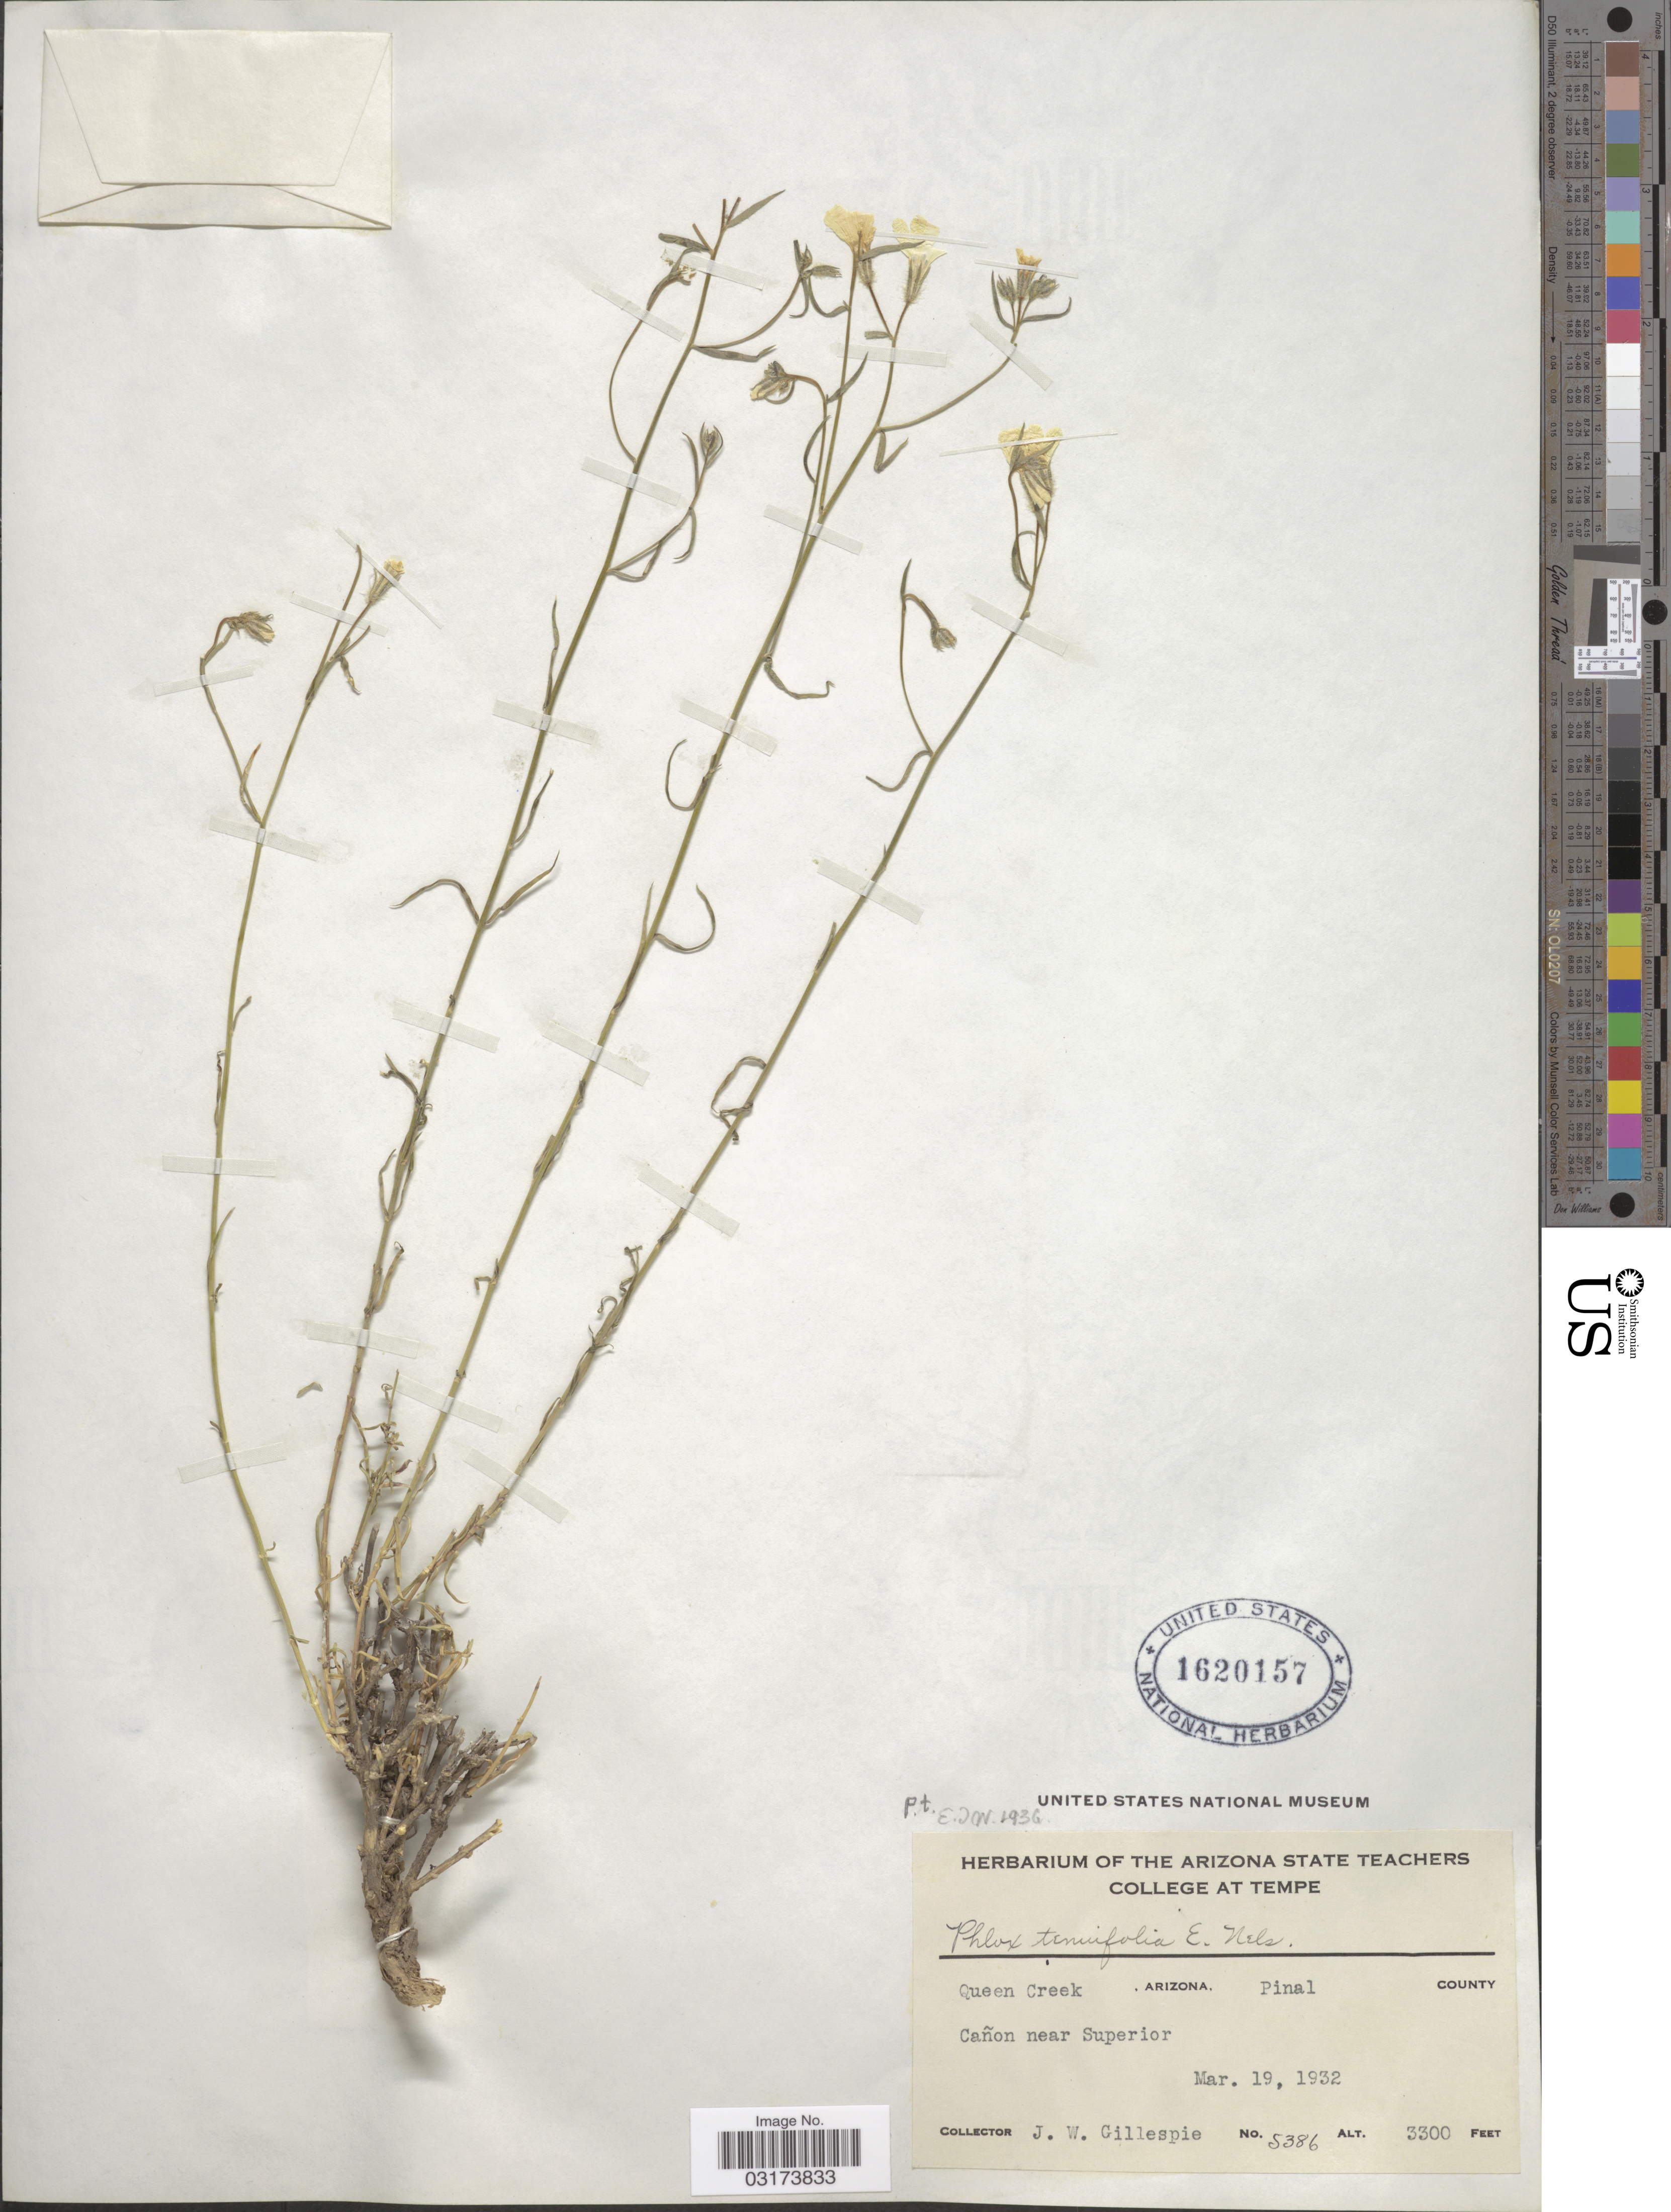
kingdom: Plantae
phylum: Tracheophyta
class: Magnoliopsida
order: Ericales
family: Polemoniaceae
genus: Phlox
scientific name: Phlox tenuifolia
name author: E.E. Nelson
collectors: J. W. Gillespie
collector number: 5386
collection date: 1932-03-19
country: United States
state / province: Arizona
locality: Queen Creek. Pinal County. Cañon near Superior.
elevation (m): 1006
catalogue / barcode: US 1620157